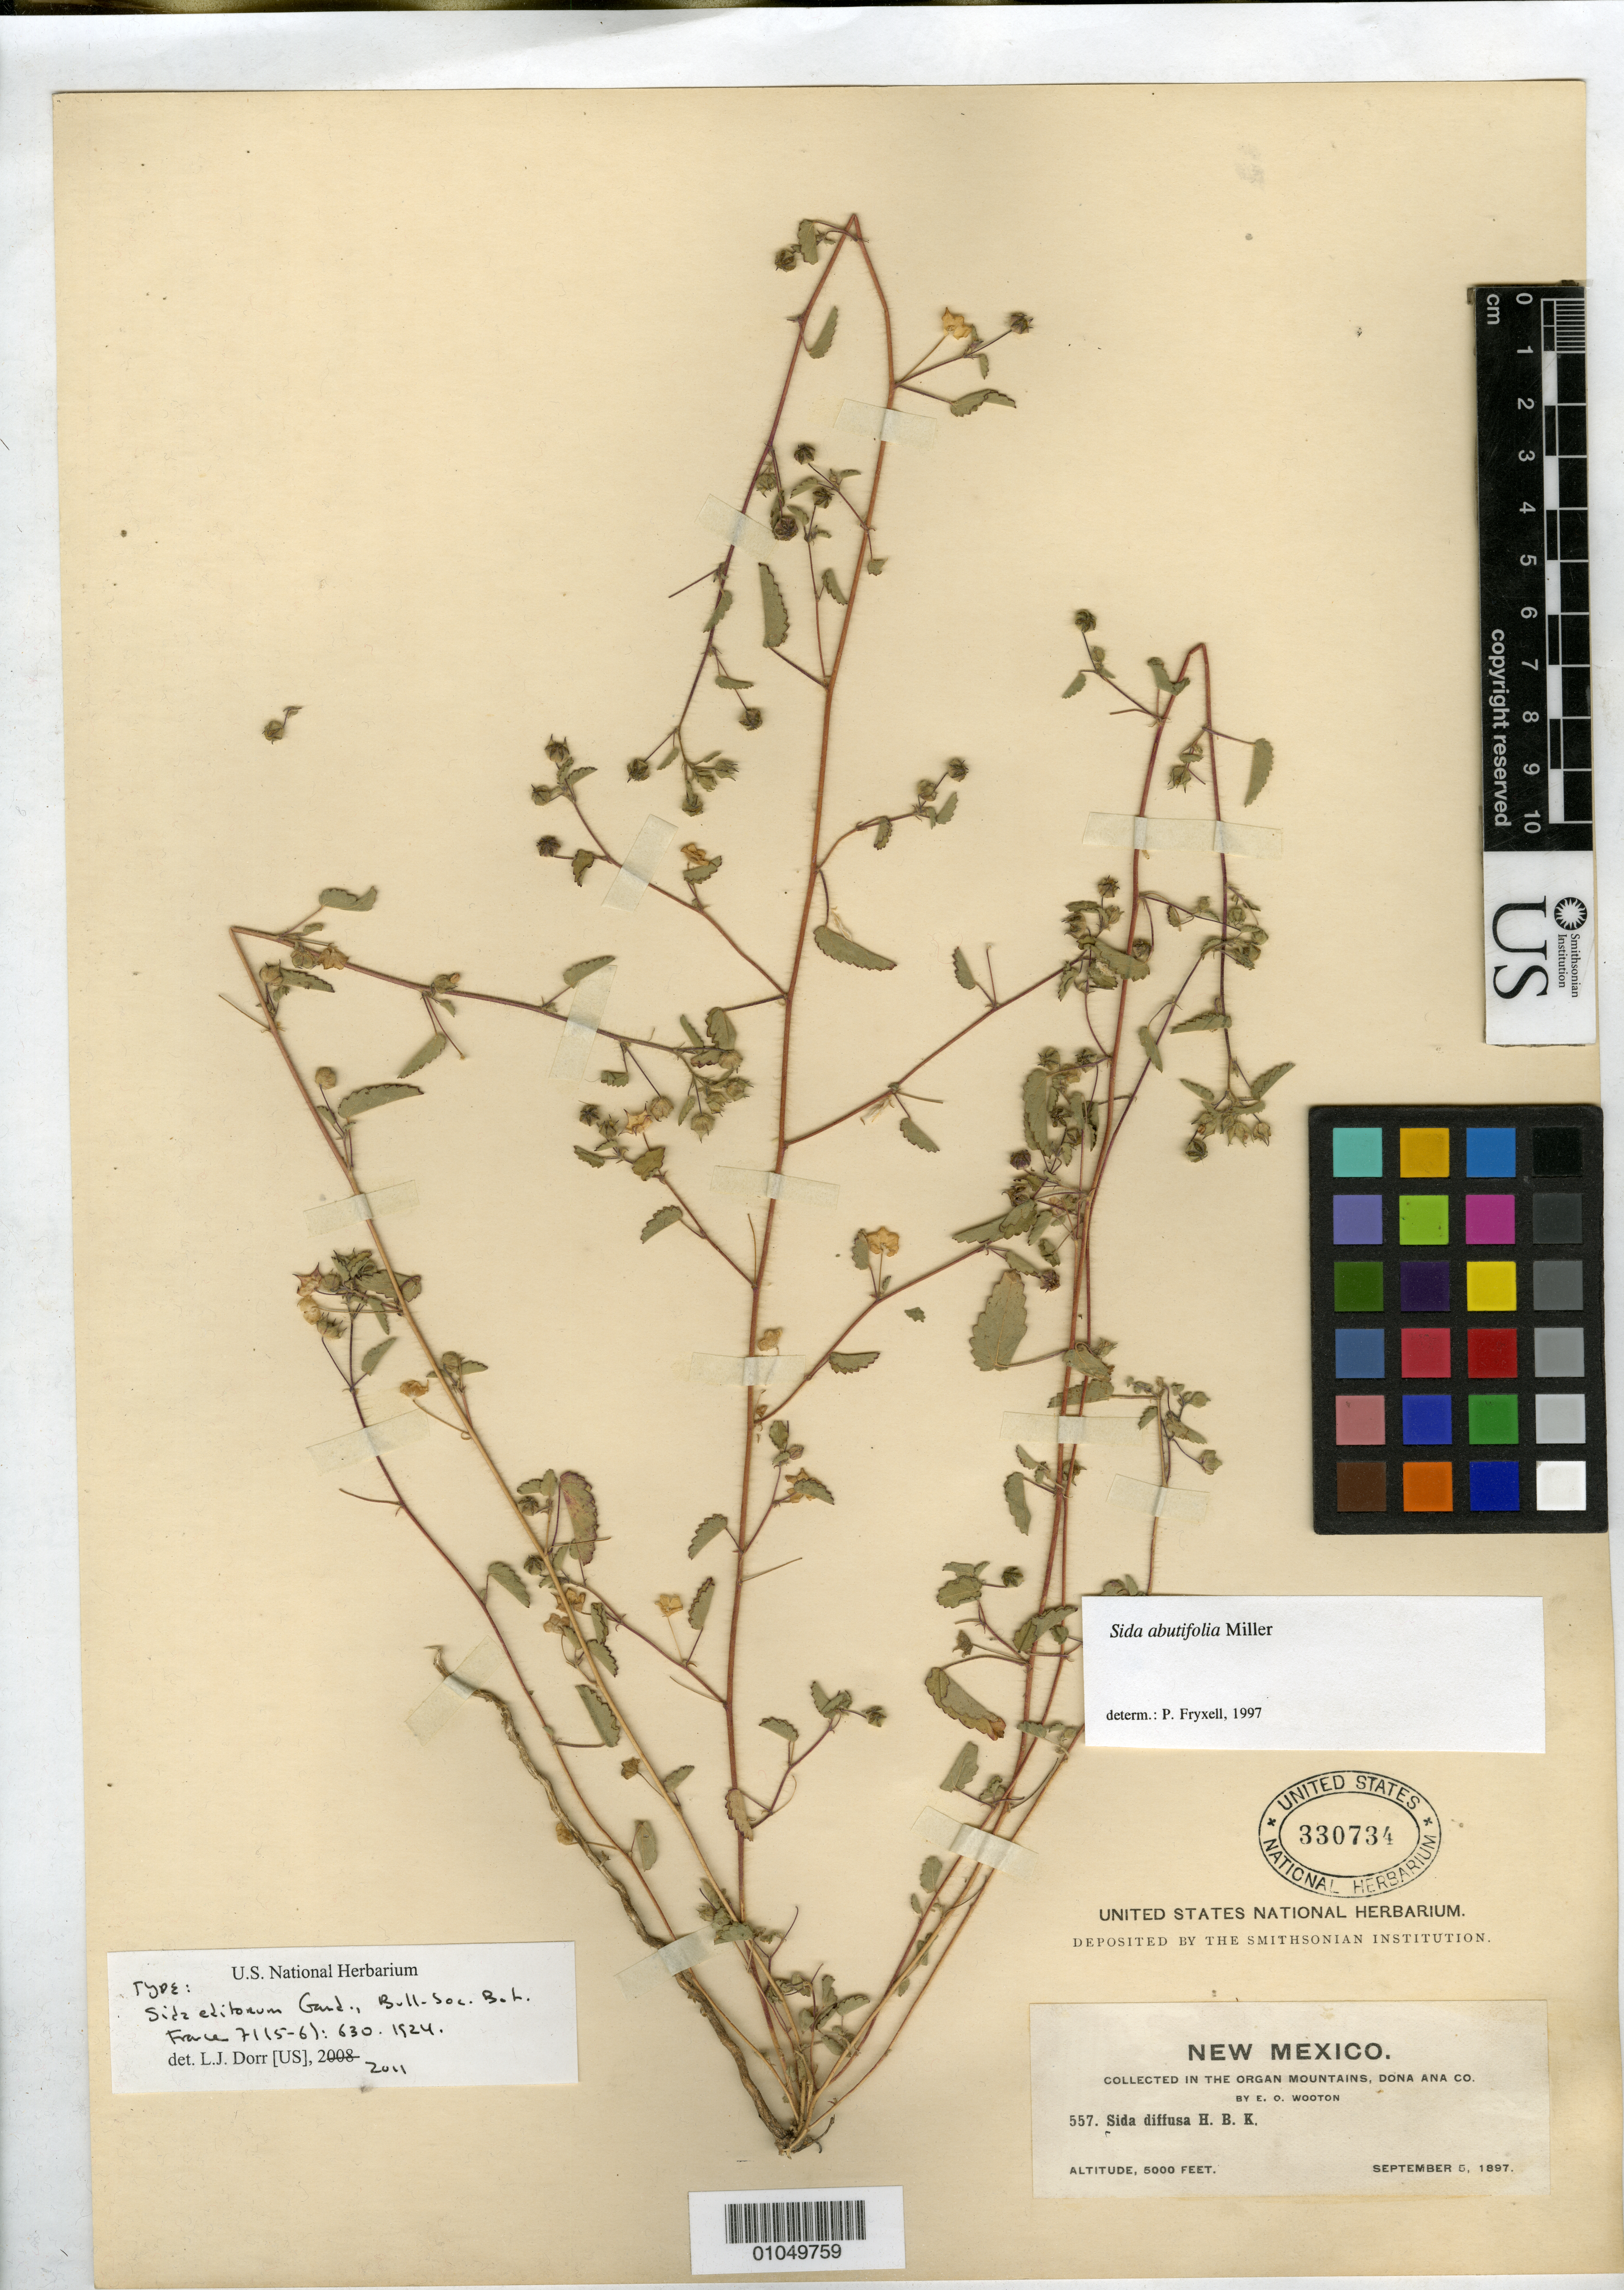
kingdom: Plantae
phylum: Tracheophyta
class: Magnoliopsida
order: Malvales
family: Malvaceae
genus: Sida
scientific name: Sida editorum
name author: Gand.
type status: Type Collection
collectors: E. O. Wooton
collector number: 557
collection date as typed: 05 Sep 1897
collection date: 1897-09-05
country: United States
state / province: New Mexico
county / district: Dona Ana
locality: Organ Mountains, Dona Ana Co.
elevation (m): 1524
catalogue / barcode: US 330734